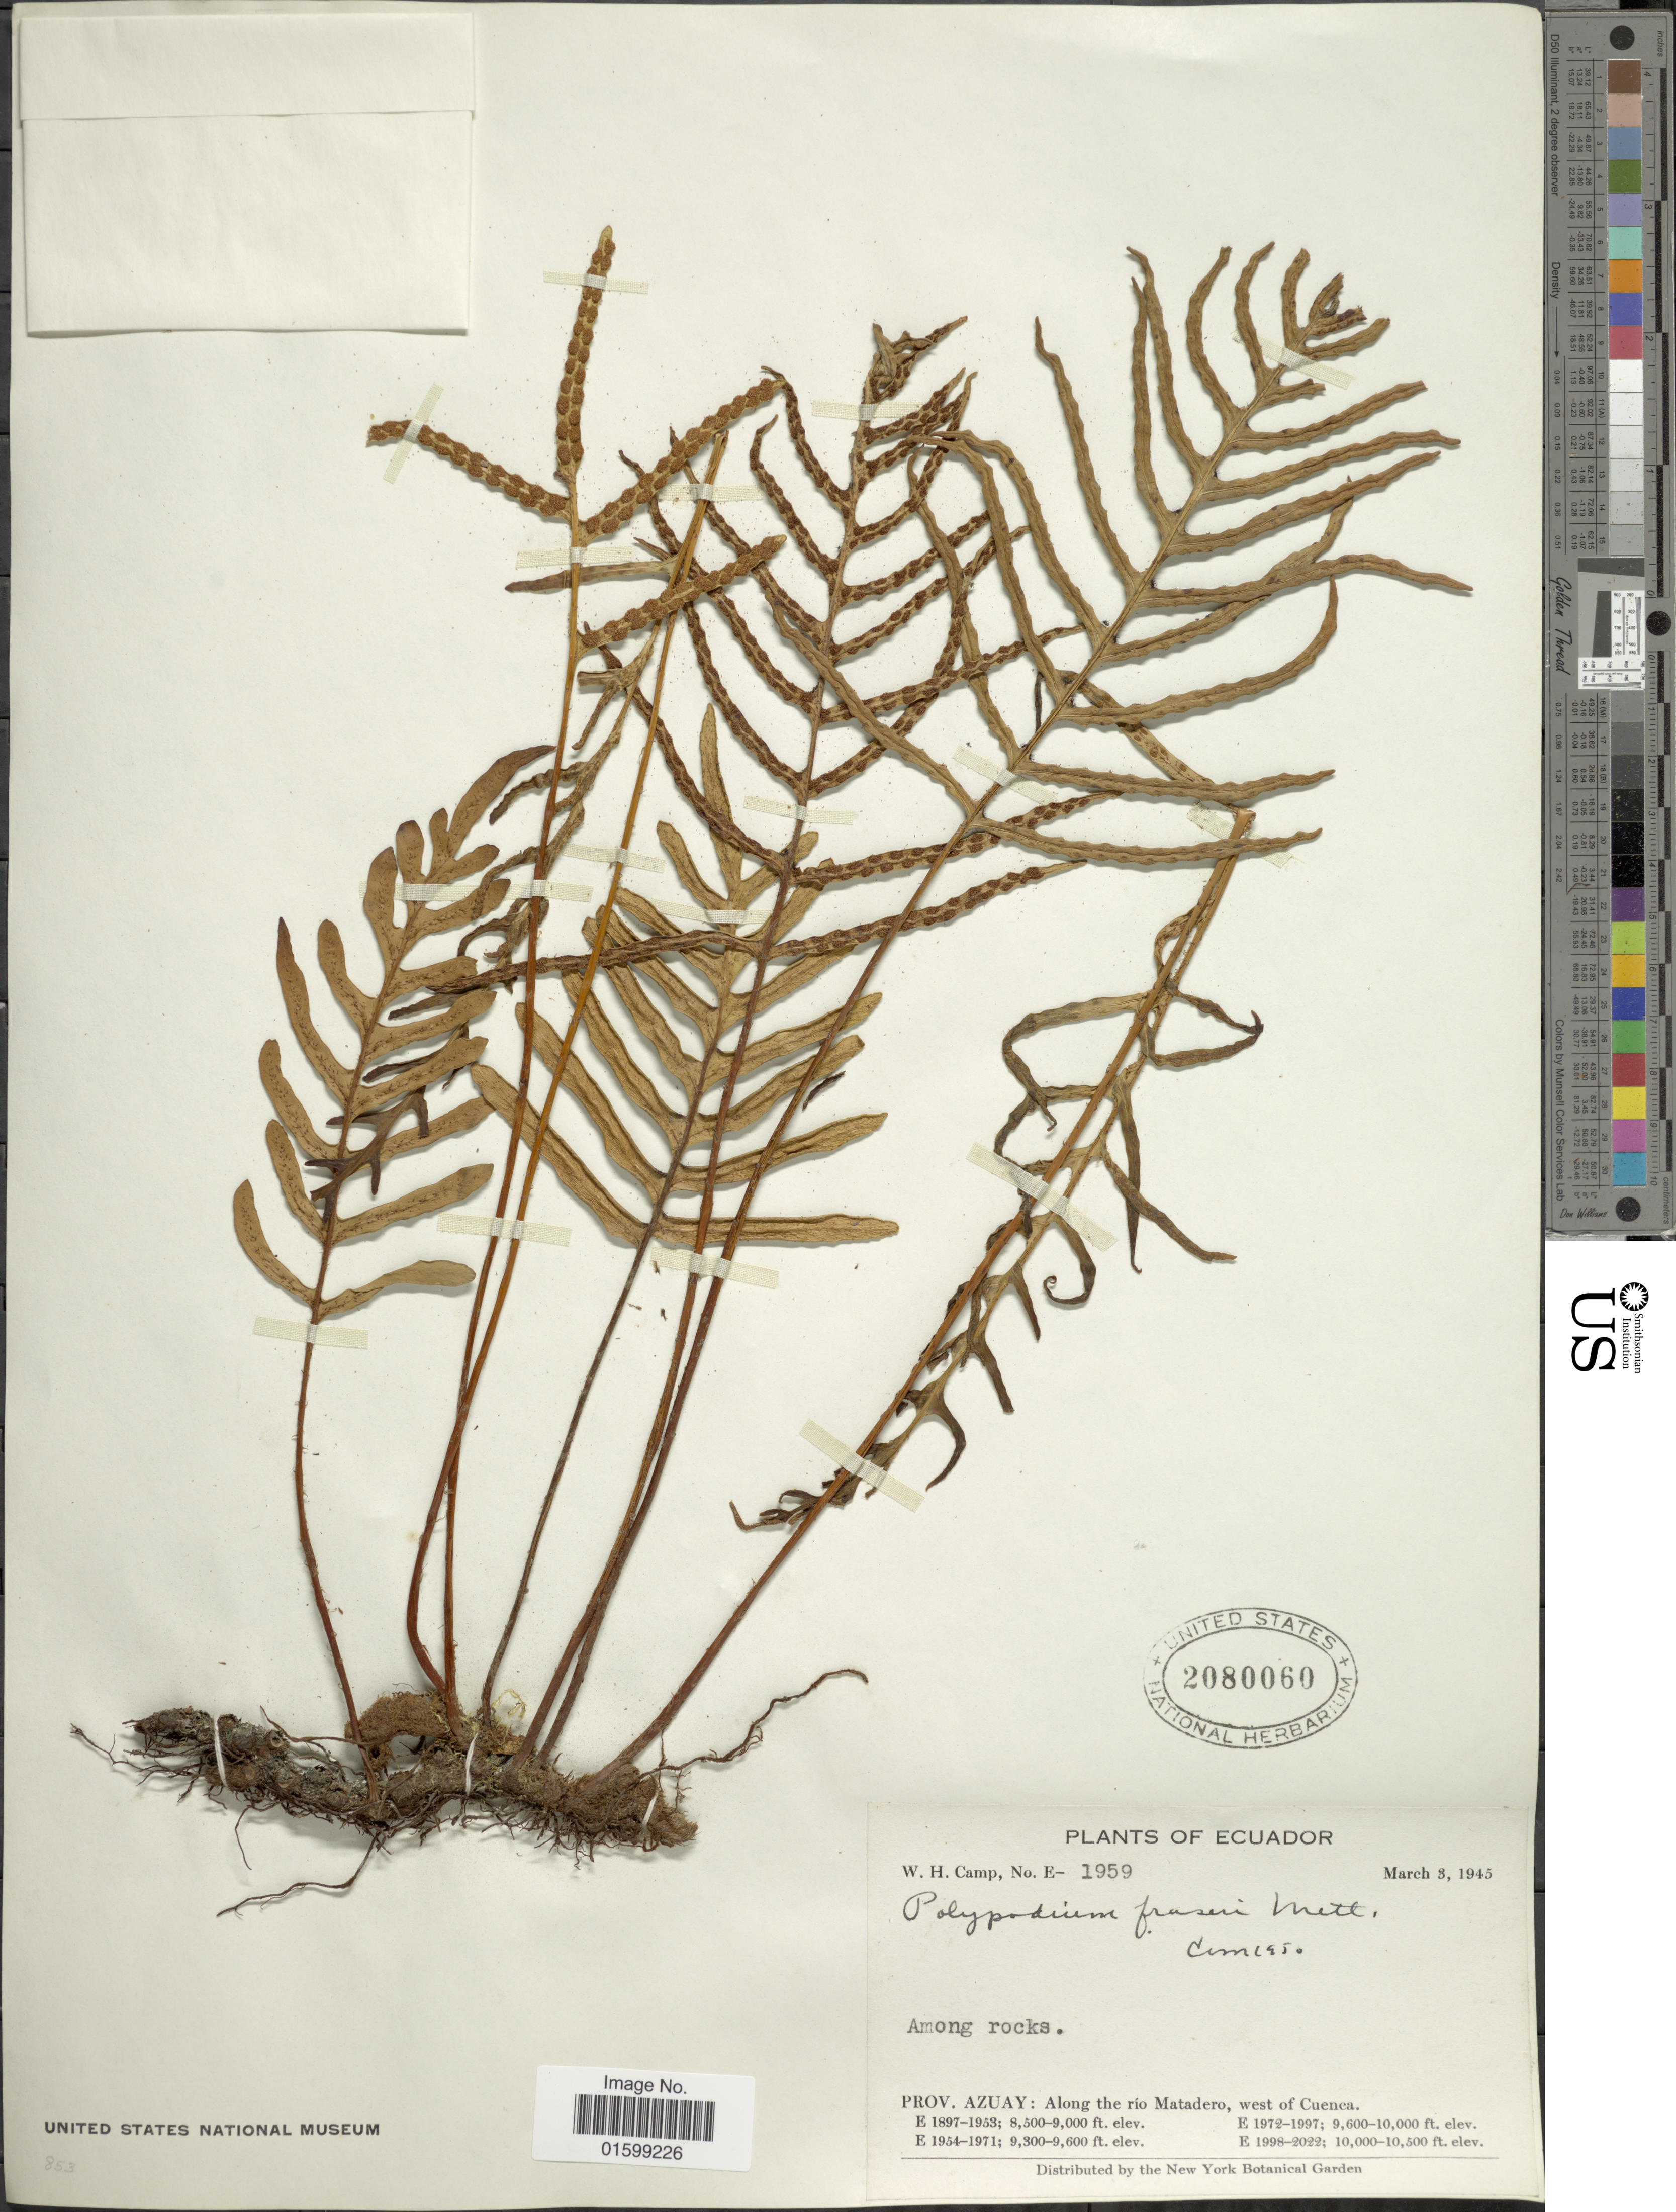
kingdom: Plantae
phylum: Tracheophyta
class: Polypodiopsida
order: Polypodiales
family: Polypodiaceae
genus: Pleopeltis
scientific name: Pleopeltis fraseri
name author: (Kuhn) A.R. Sm.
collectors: W. H. Camp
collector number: E-1959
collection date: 1945-03-03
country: Ecuador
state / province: Azuay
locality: Amon rocks, along the río Matadero, west of Cuenca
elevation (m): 2591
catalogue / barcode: US 2080060